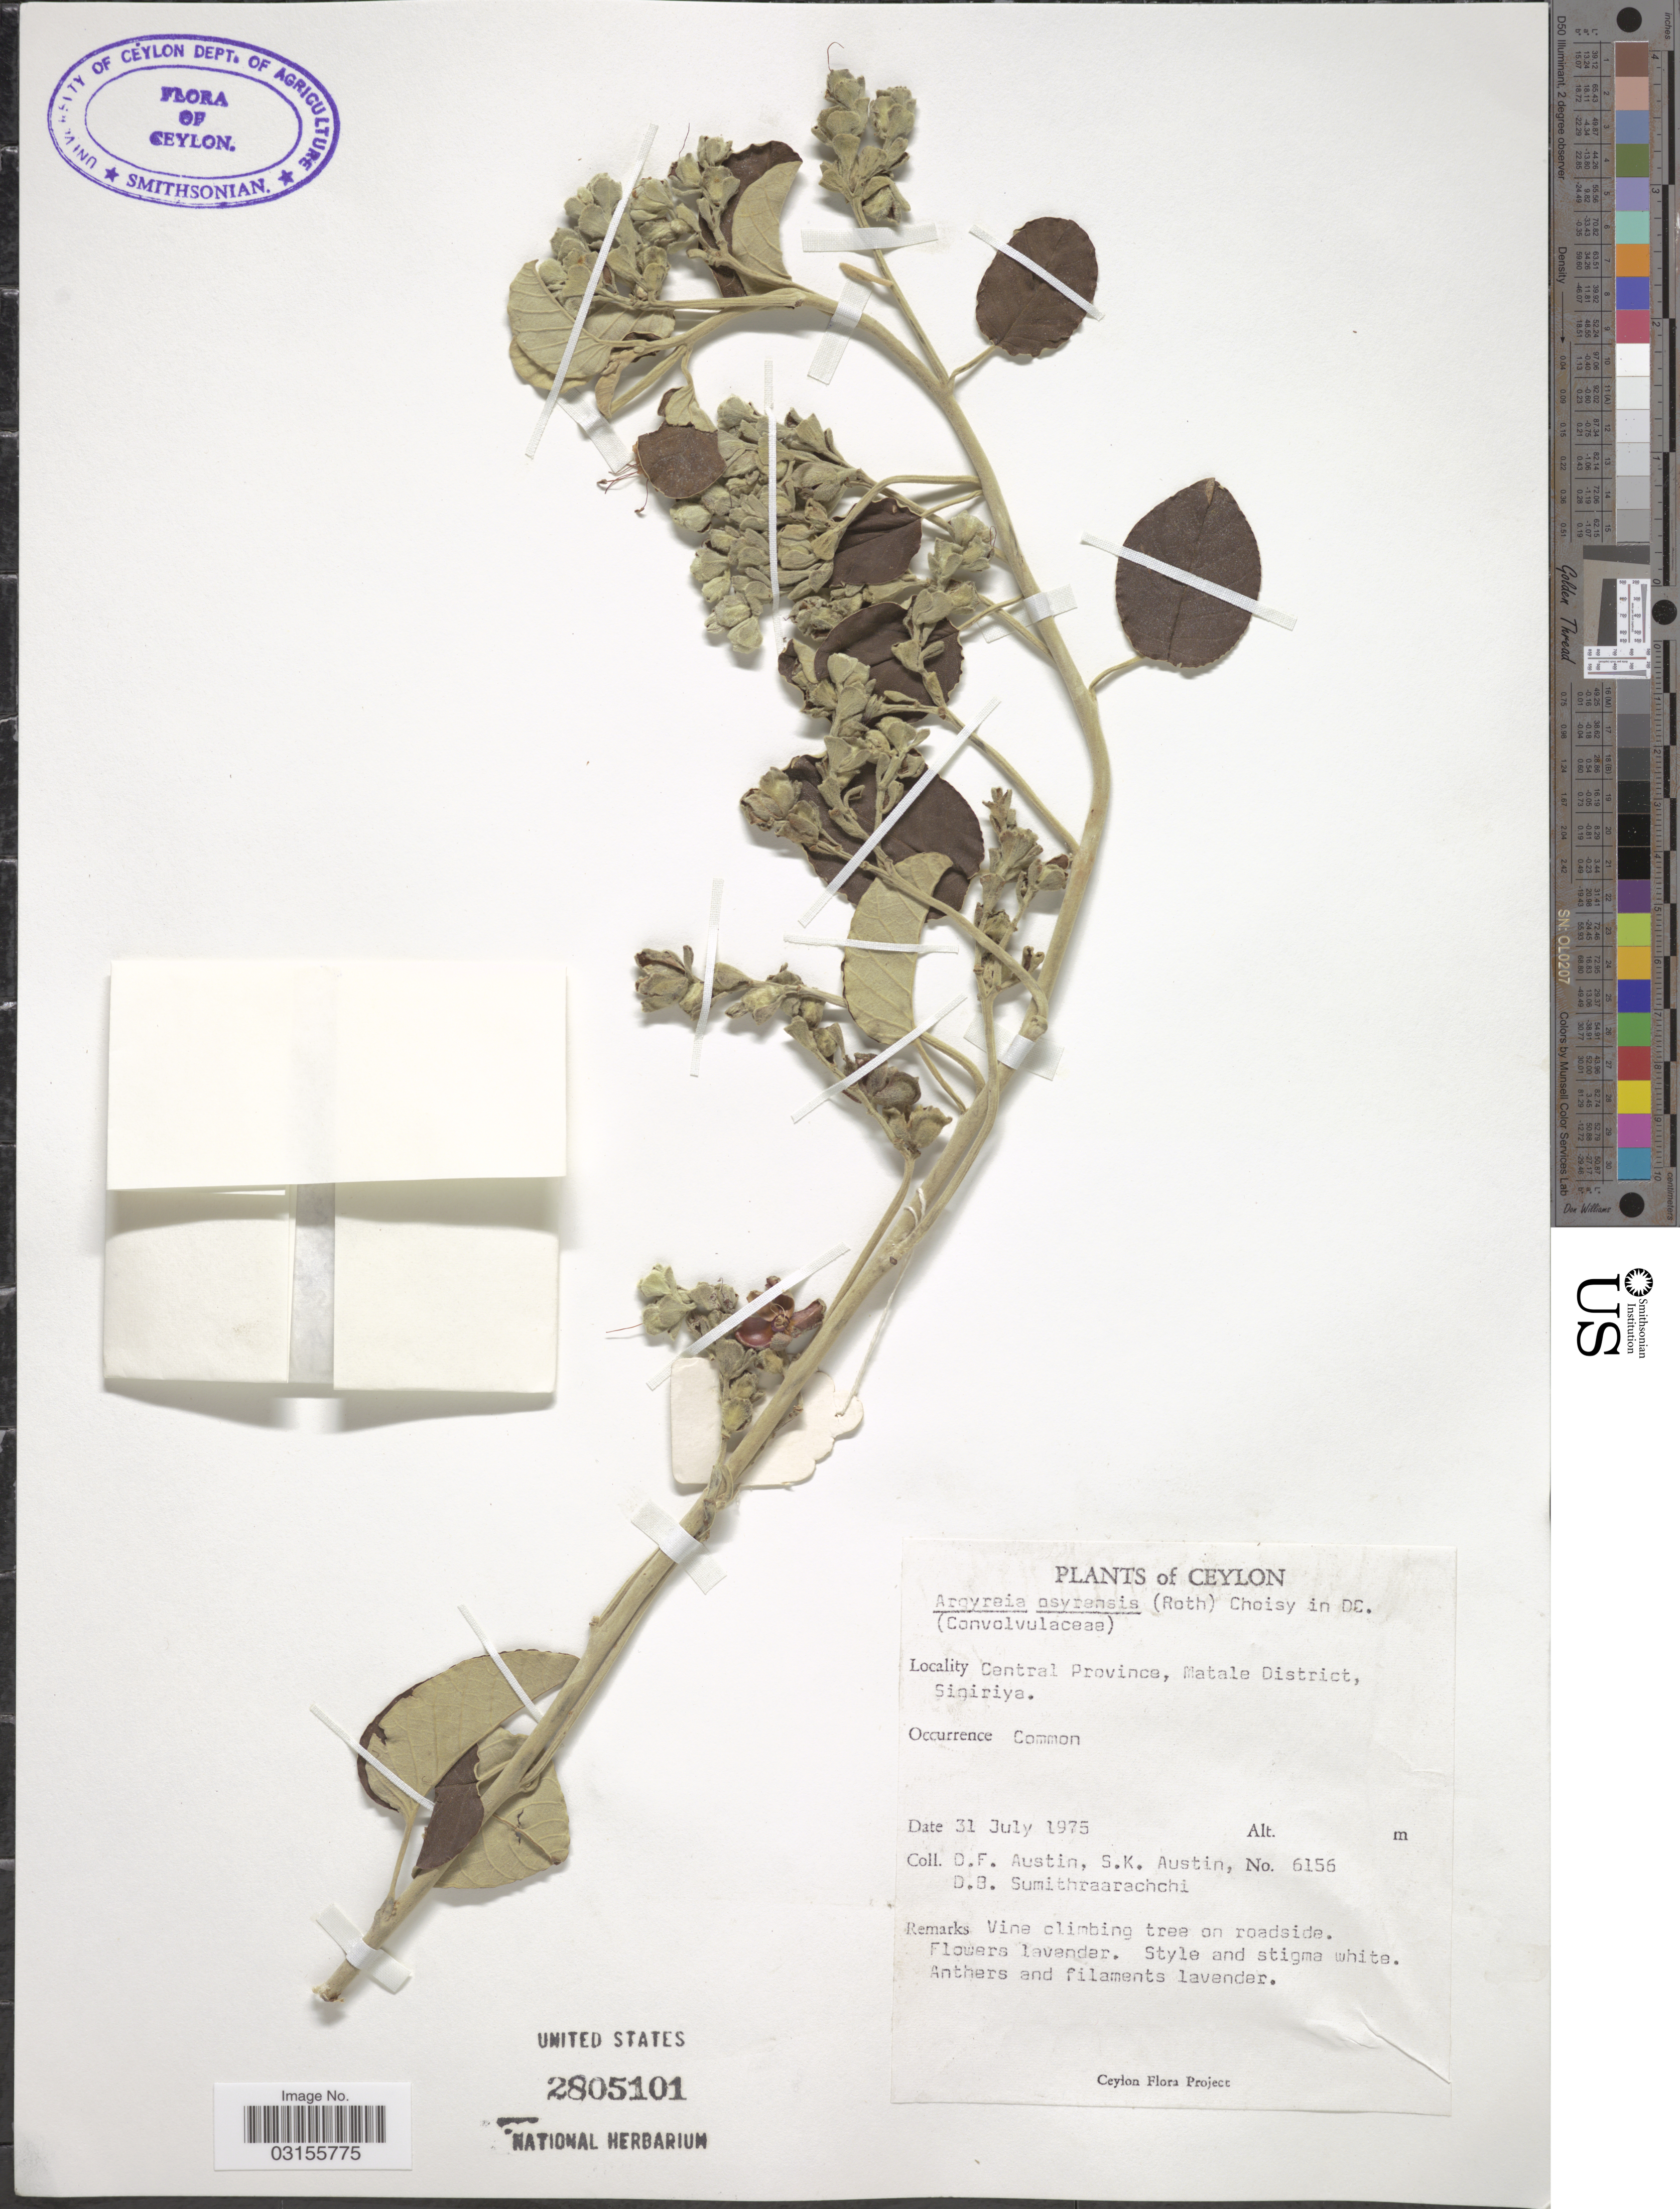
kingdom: Plantae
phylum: Tracheophyta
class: Magnoliopsida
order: Solanales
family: Convolvulaceae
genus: Argyreia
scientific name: Argyreia osyrensis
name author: Choisy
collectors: D. Austin, S. Austin & D. B. Sumithraarachchi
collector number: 6156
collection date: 1975-07-31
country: Sri Lanka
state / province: Central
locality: Ceylon. Matale District, Sigiriya.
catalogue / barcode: US 2805101